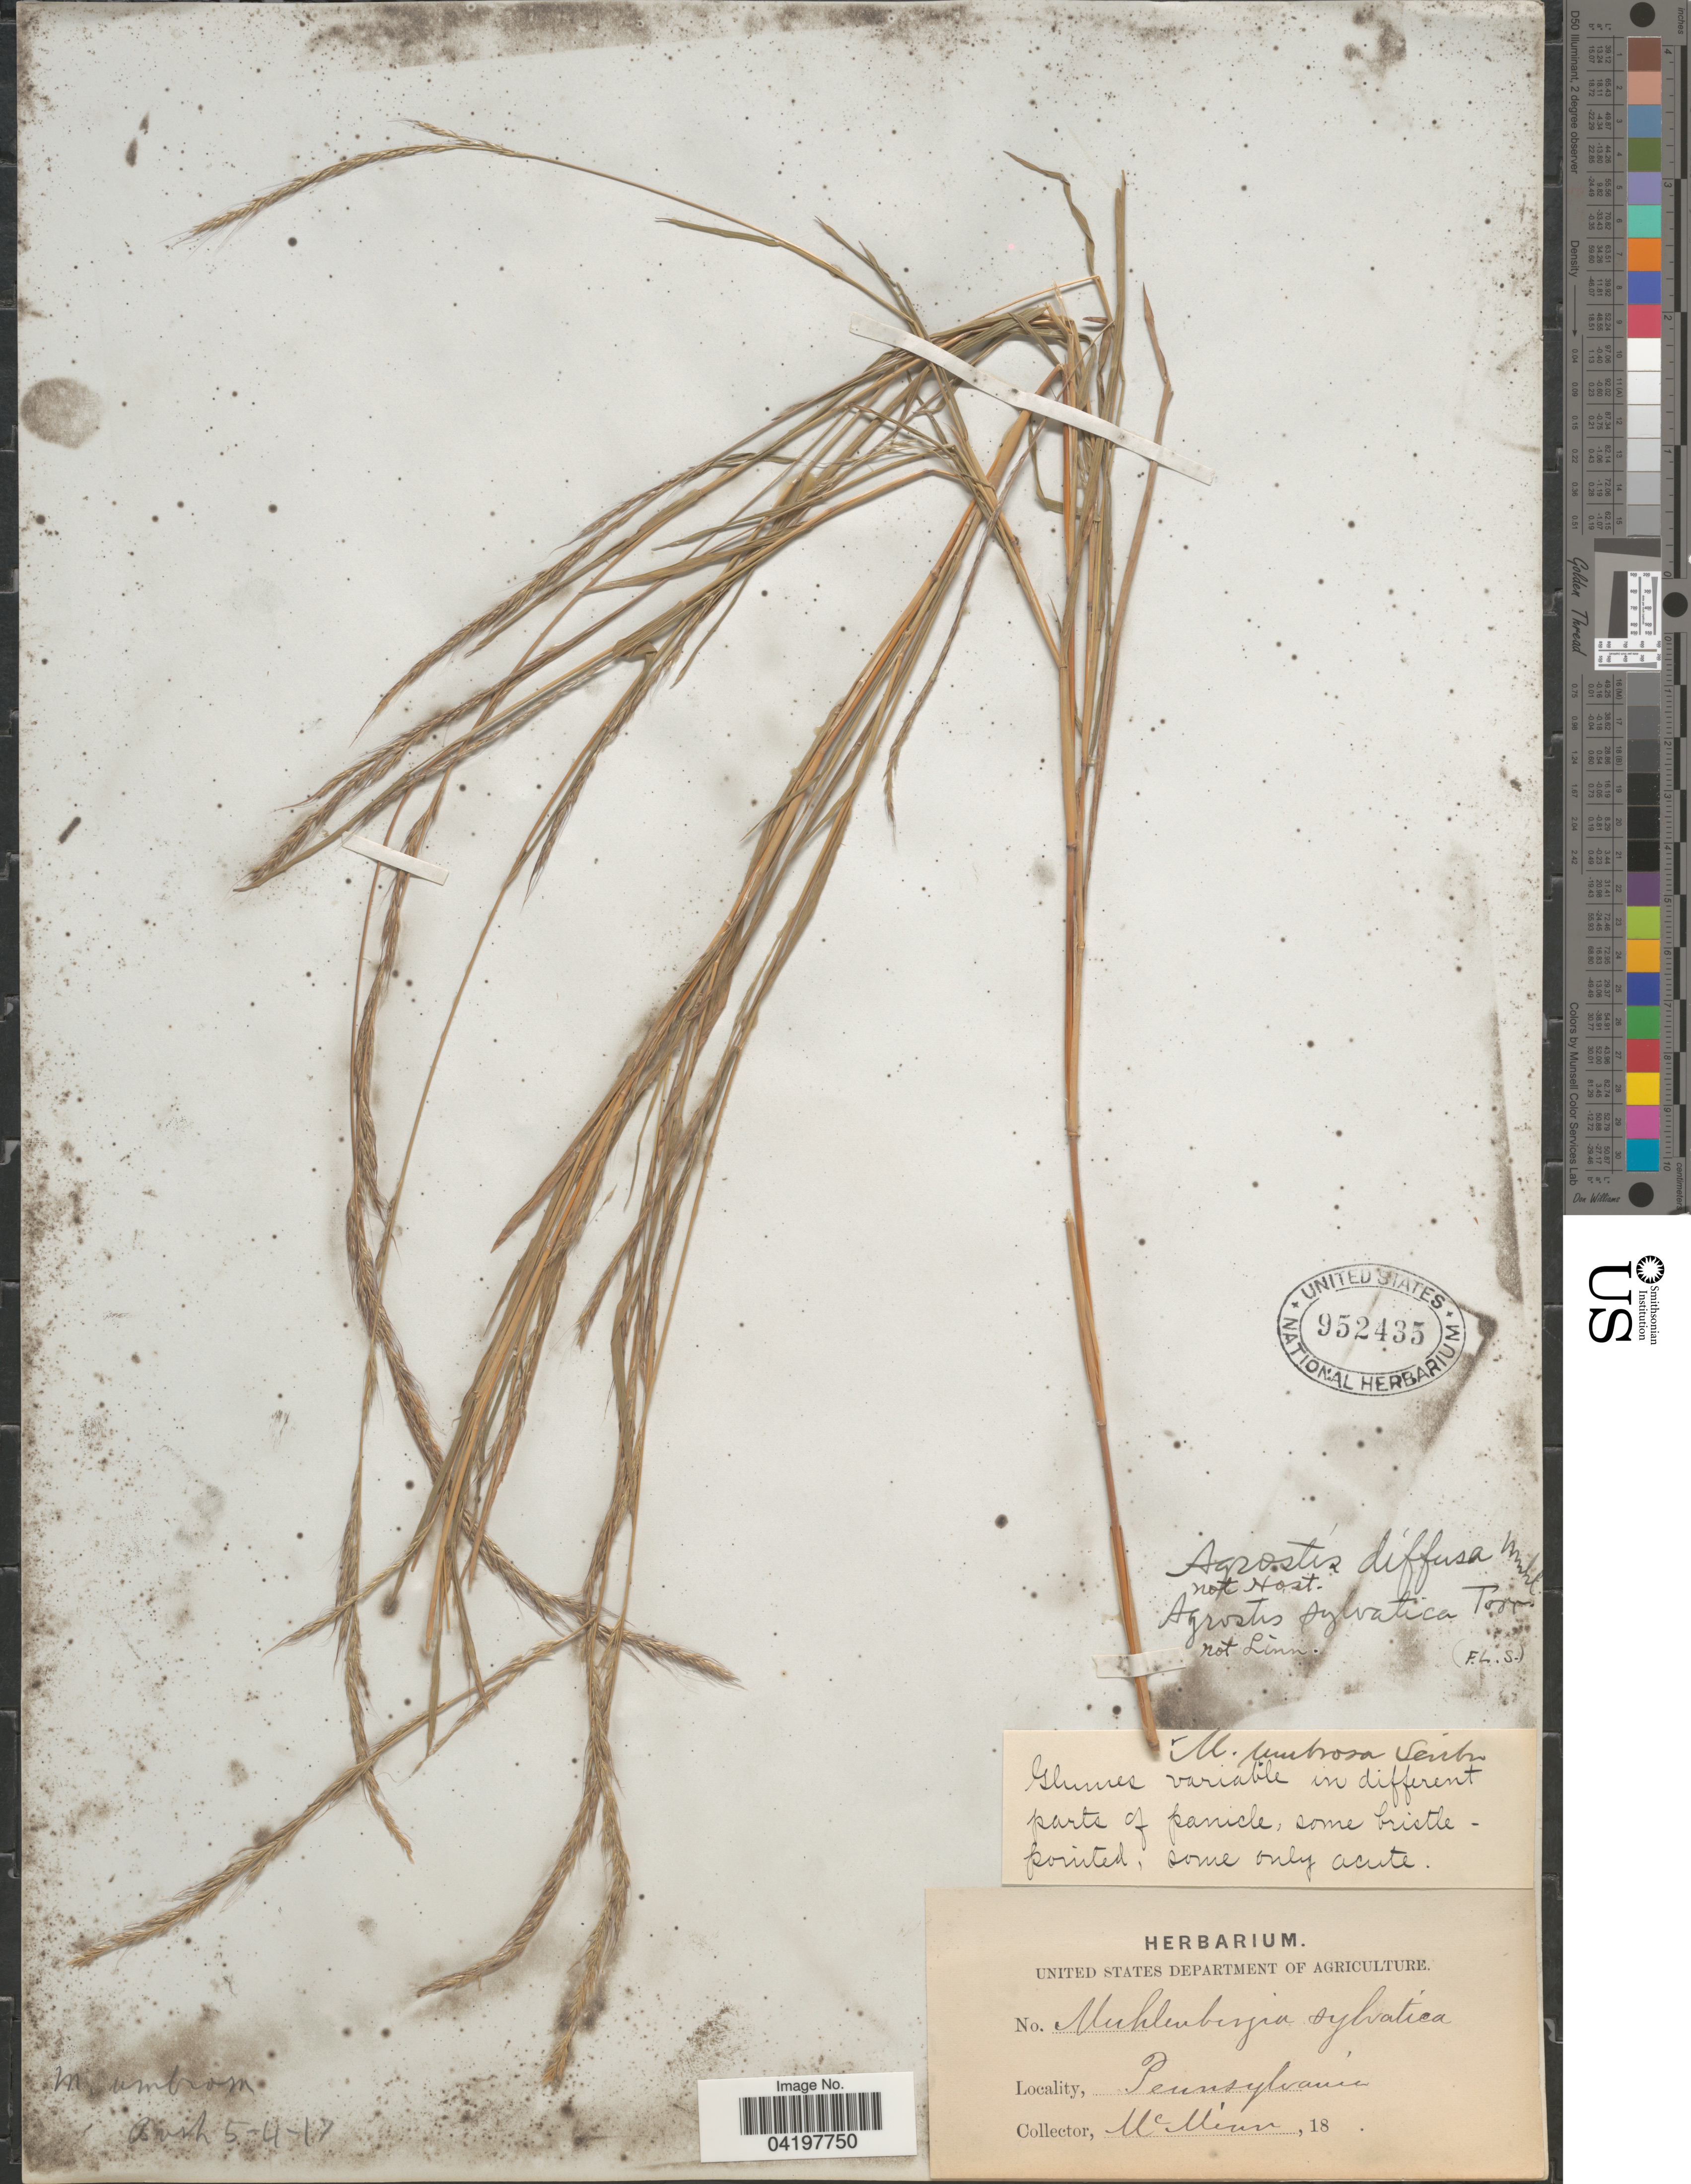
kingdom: Plantae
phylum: Tracheophyta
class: Liliopsida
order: Poales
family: Poaceae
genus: Muhlenbergia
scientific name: Muhlenbergia sylvatica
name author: (Torr.) Torr. ex A. Gray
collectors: McMinn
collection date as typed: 18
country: United States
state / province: Pennsylvania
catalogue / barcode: US 952435